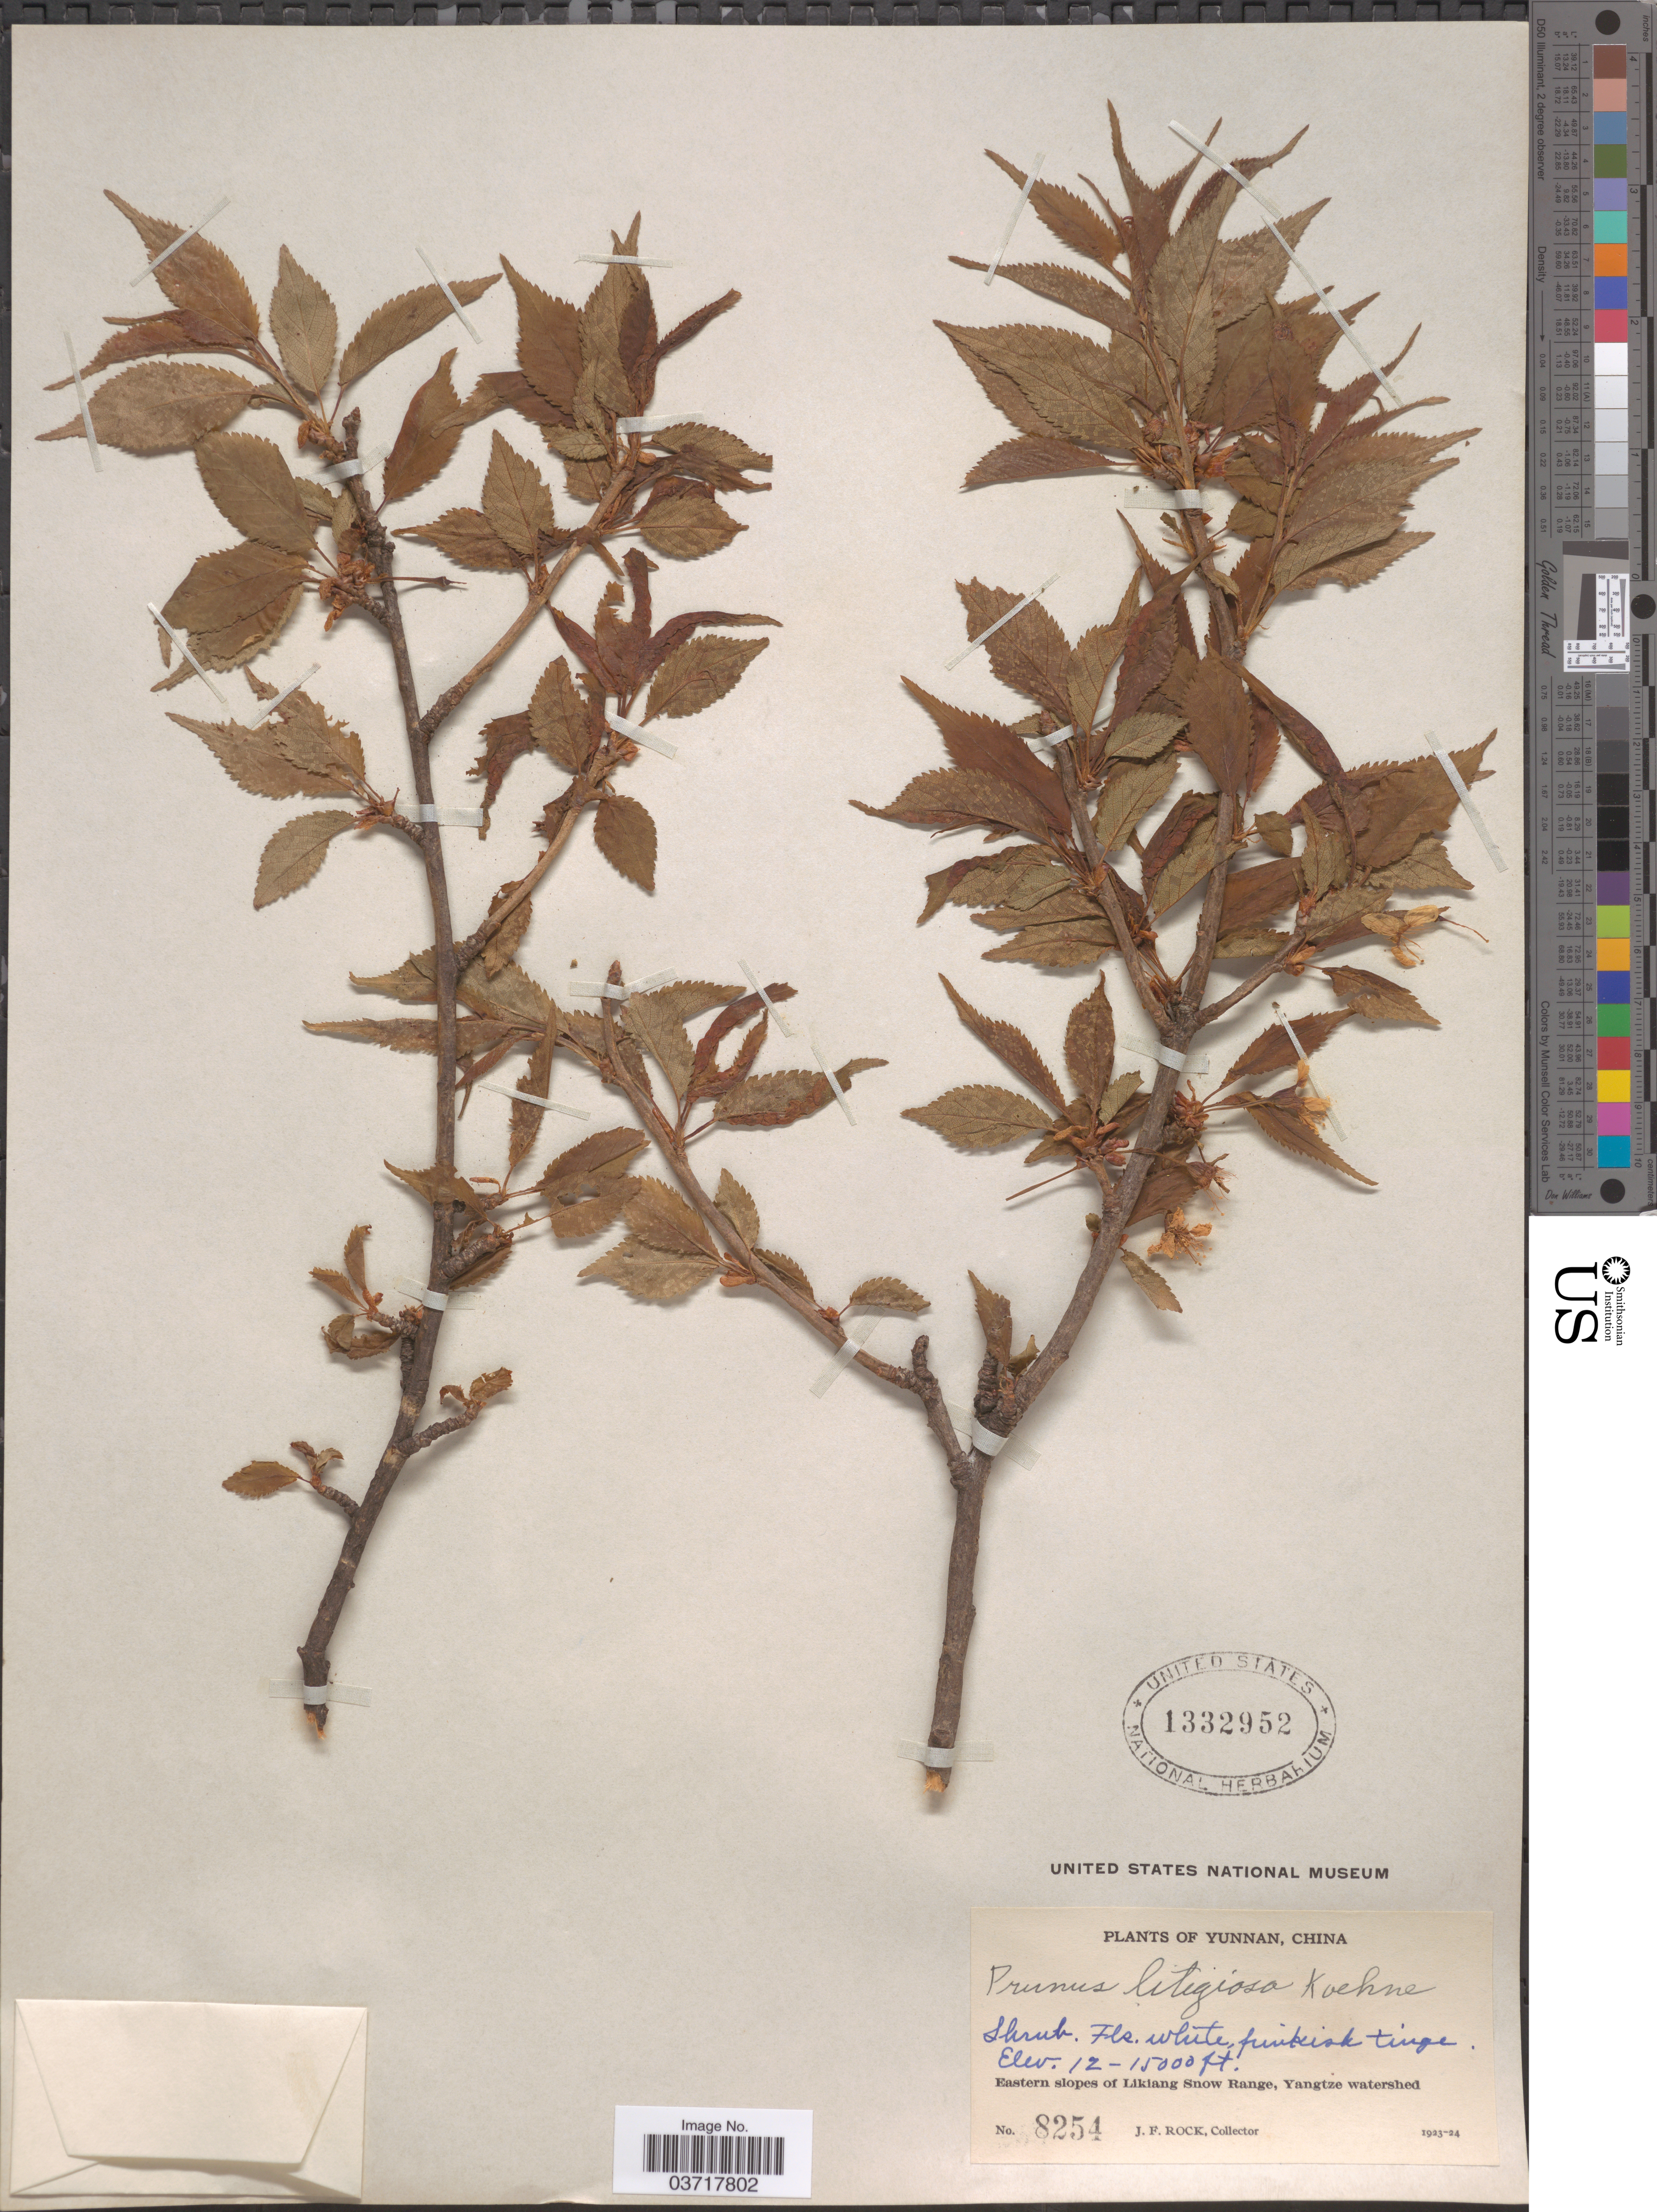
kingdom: Plantae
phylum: Tracheophyta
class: Magnoliopsida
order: Rosales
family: Rosaceae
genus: Prunus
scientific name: Prunus litigiosa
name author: C.K. Schneid.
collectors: J. Rock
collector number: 8254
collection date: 1923/1924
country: China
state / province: Yunnan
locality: Eastern slopes of Likiang Snow Range, Yangtze watershed.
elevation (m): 3658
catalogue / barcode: US 1332952